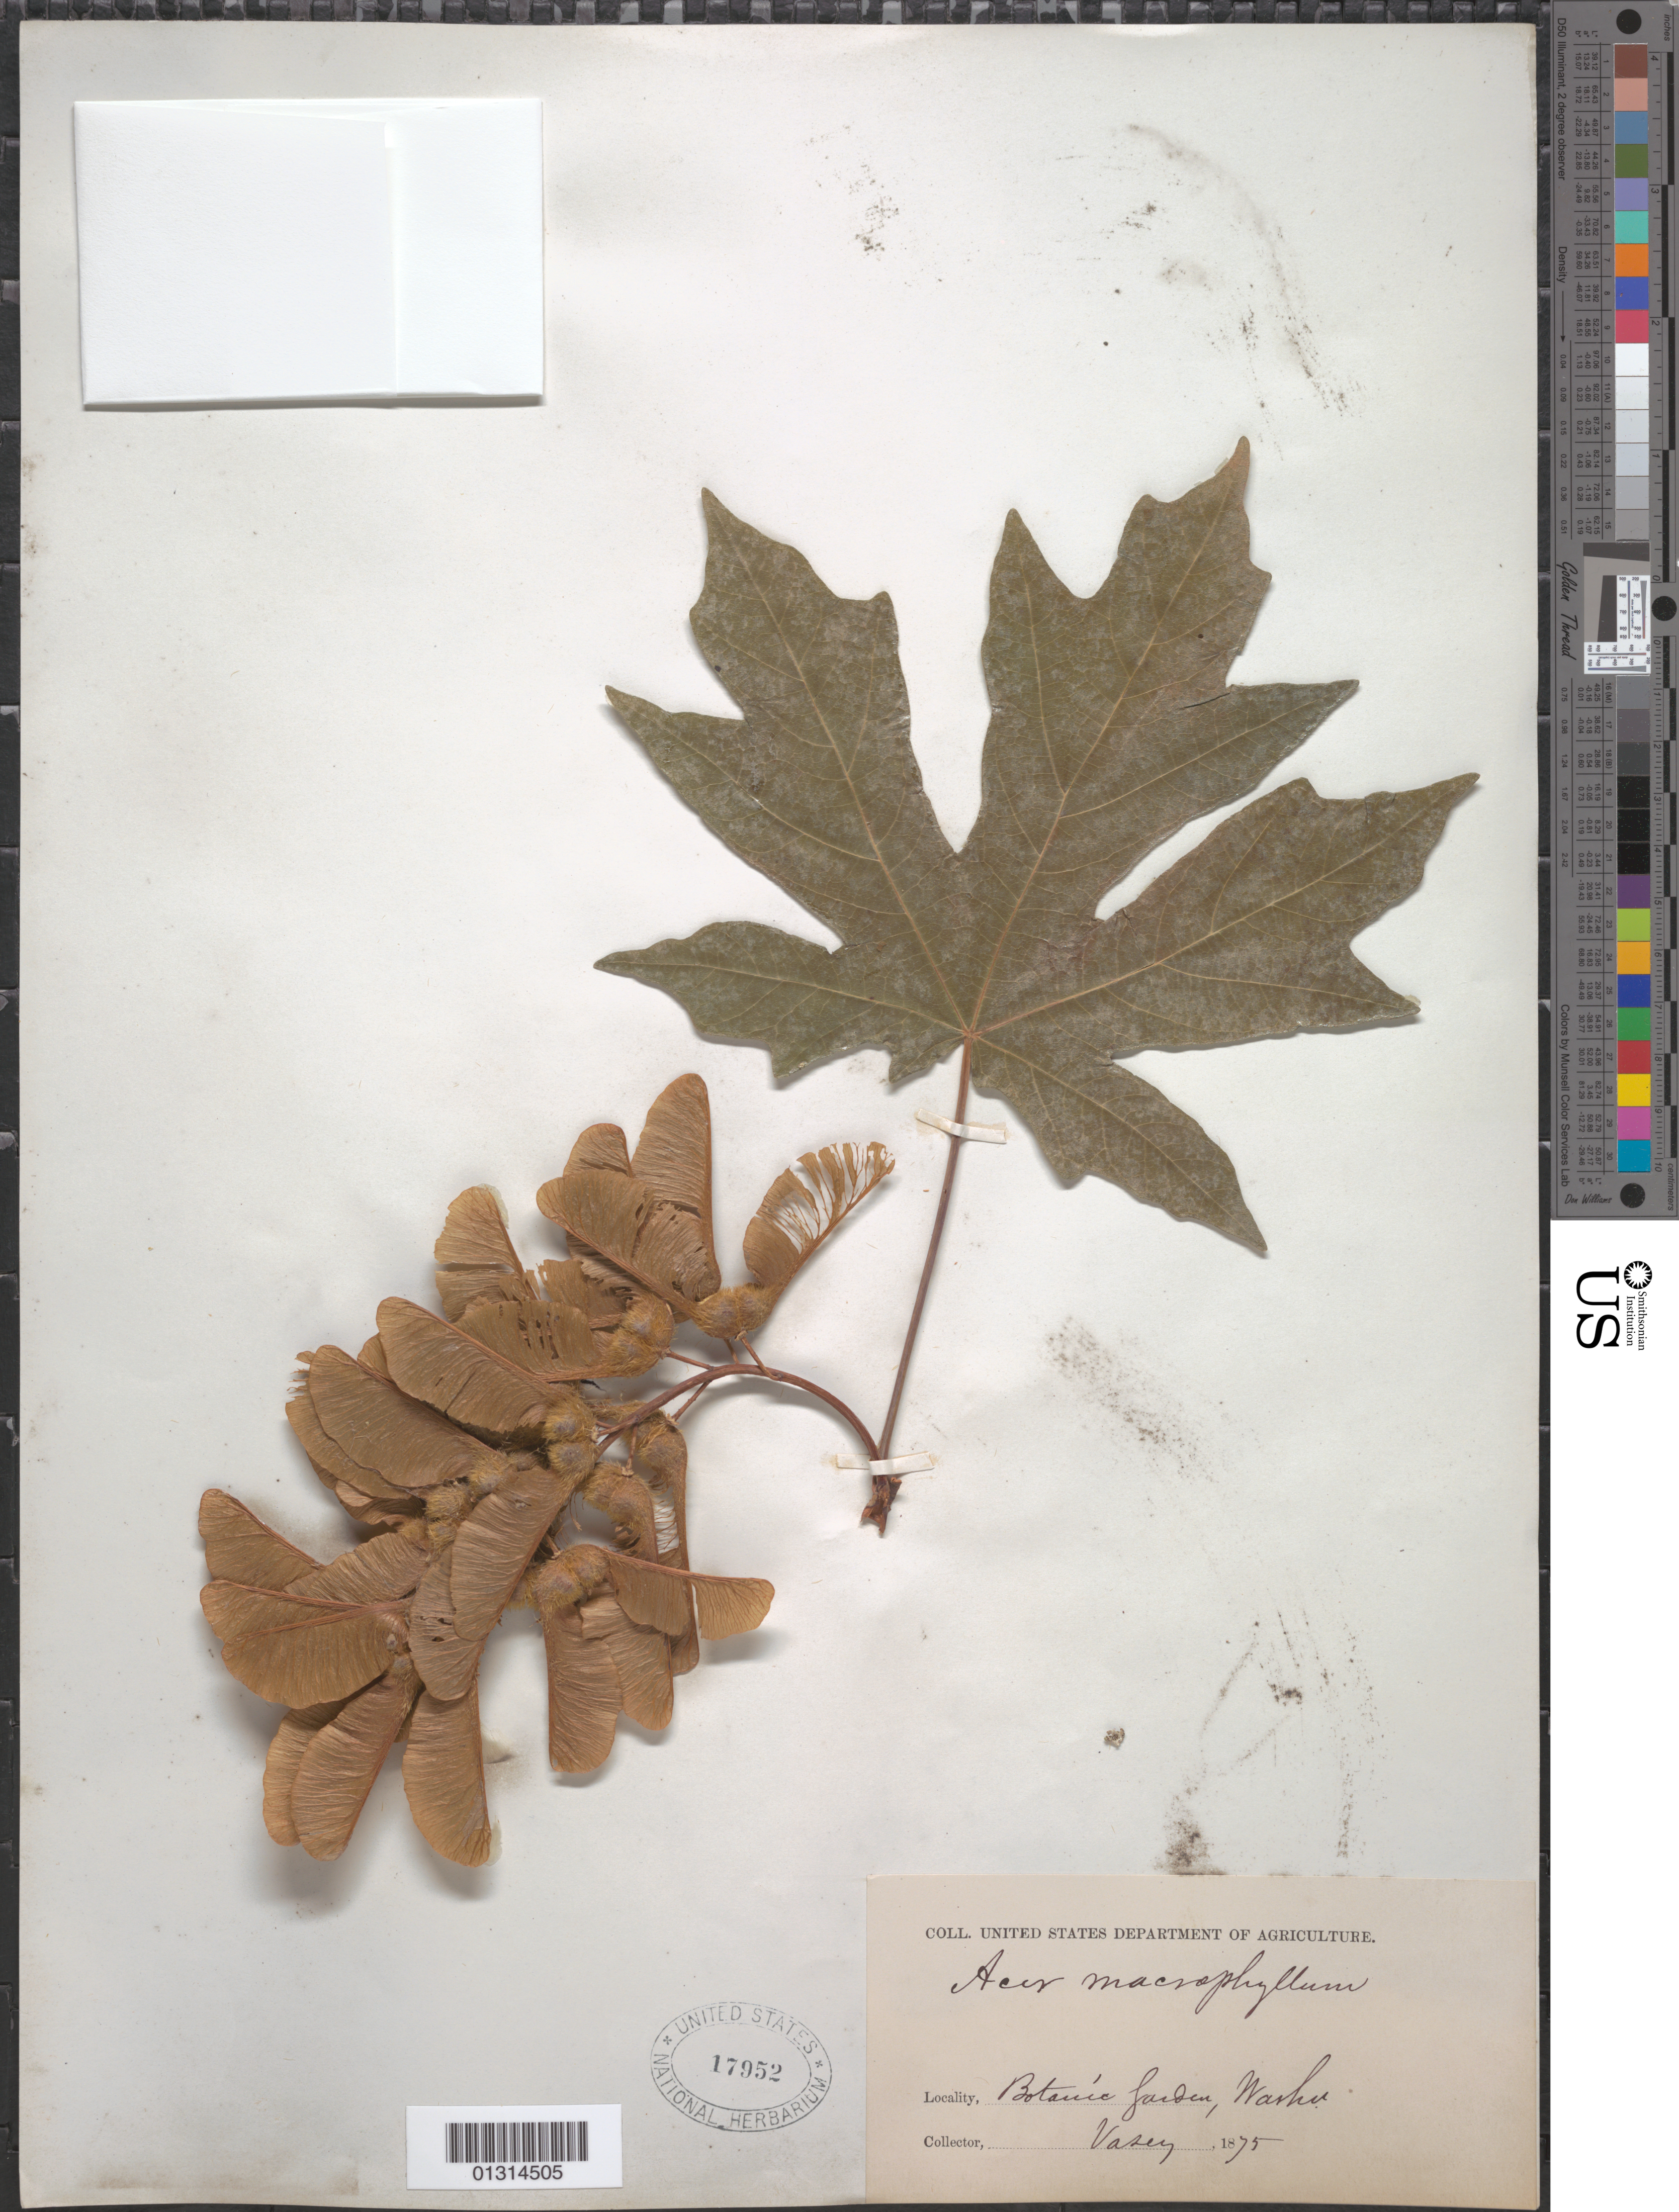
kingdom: Plantae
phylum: Tracheophyta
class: Magnoliopsida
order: Sapindales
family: Sapindaceae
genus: Acer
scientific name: Acer macrophyllum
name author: Pursh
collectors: G. Vasey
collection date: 1875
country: United States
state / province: Washington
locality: Botanic Garden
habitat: Botanic garden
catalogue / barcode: US 17952